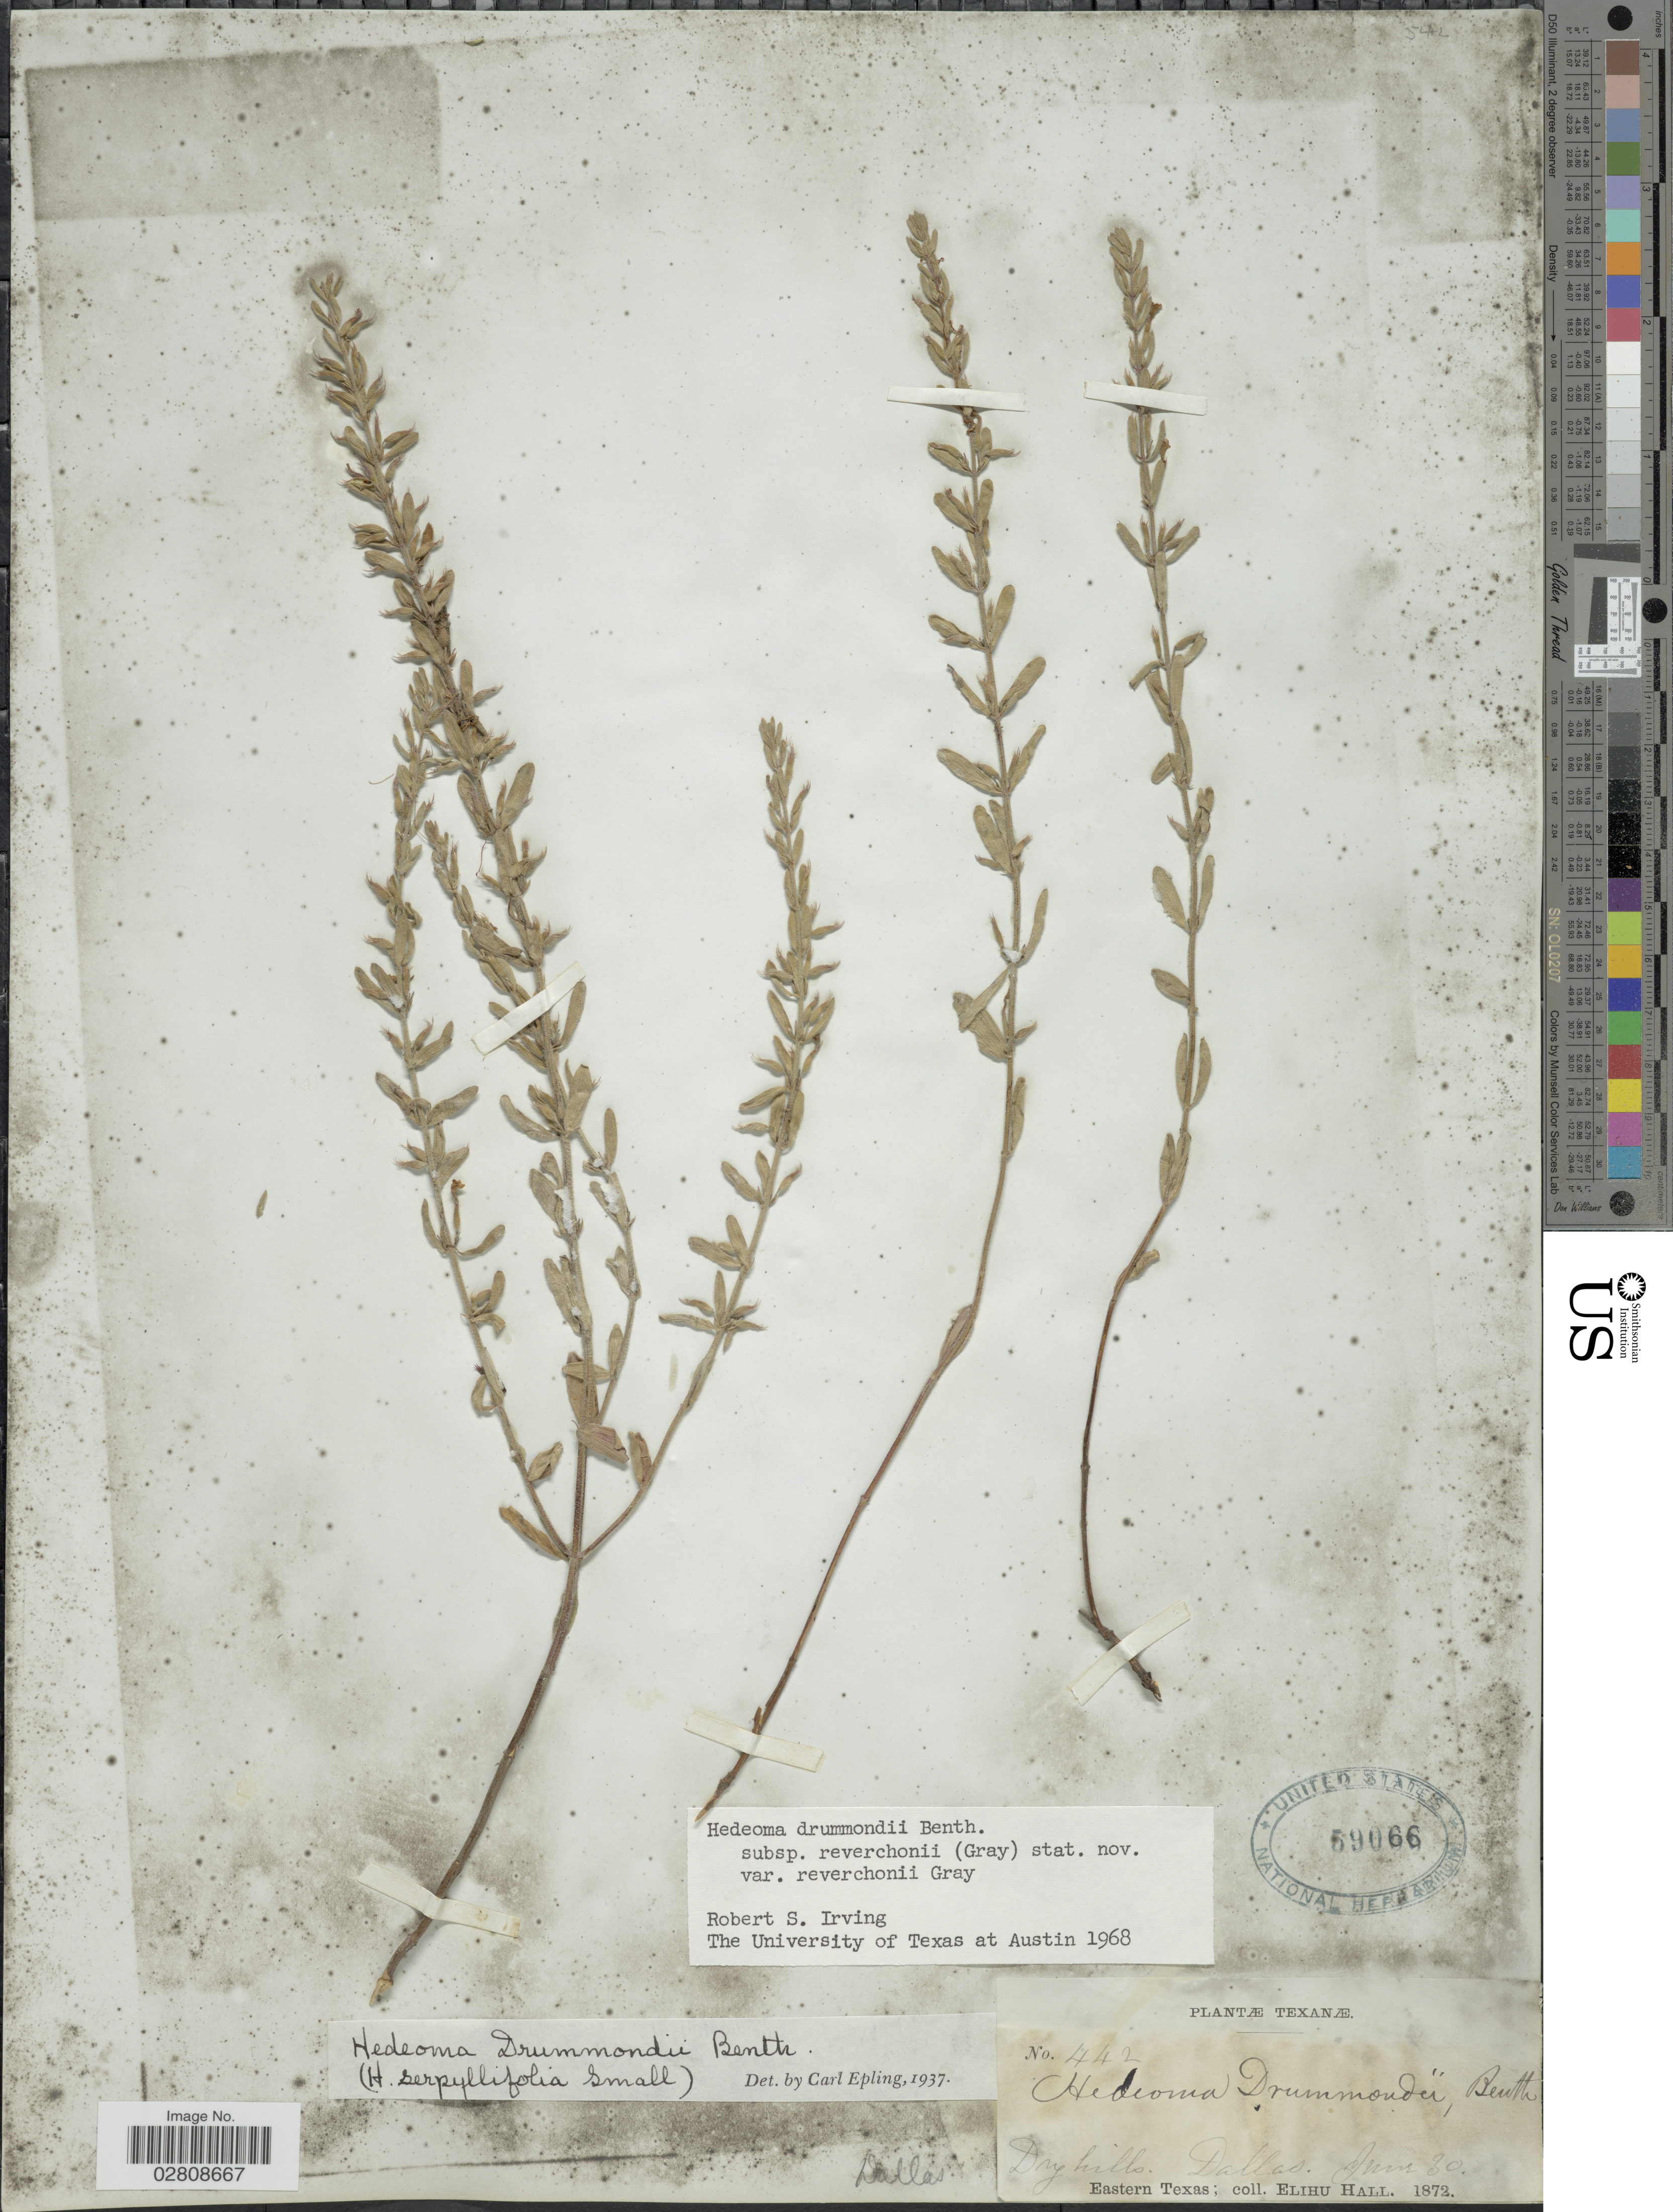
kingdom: Plantae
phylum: Tracheophyta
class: Magnoliopsida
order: Lamiales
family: Lamiaceae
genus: Hedeoma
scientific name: Hedeoma drummondii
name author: Benth.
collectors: E. Hall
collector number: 442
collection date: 1872-06-30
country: United States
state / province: Texas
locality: Dallas. Eastern Texas.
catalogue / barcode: US 59066